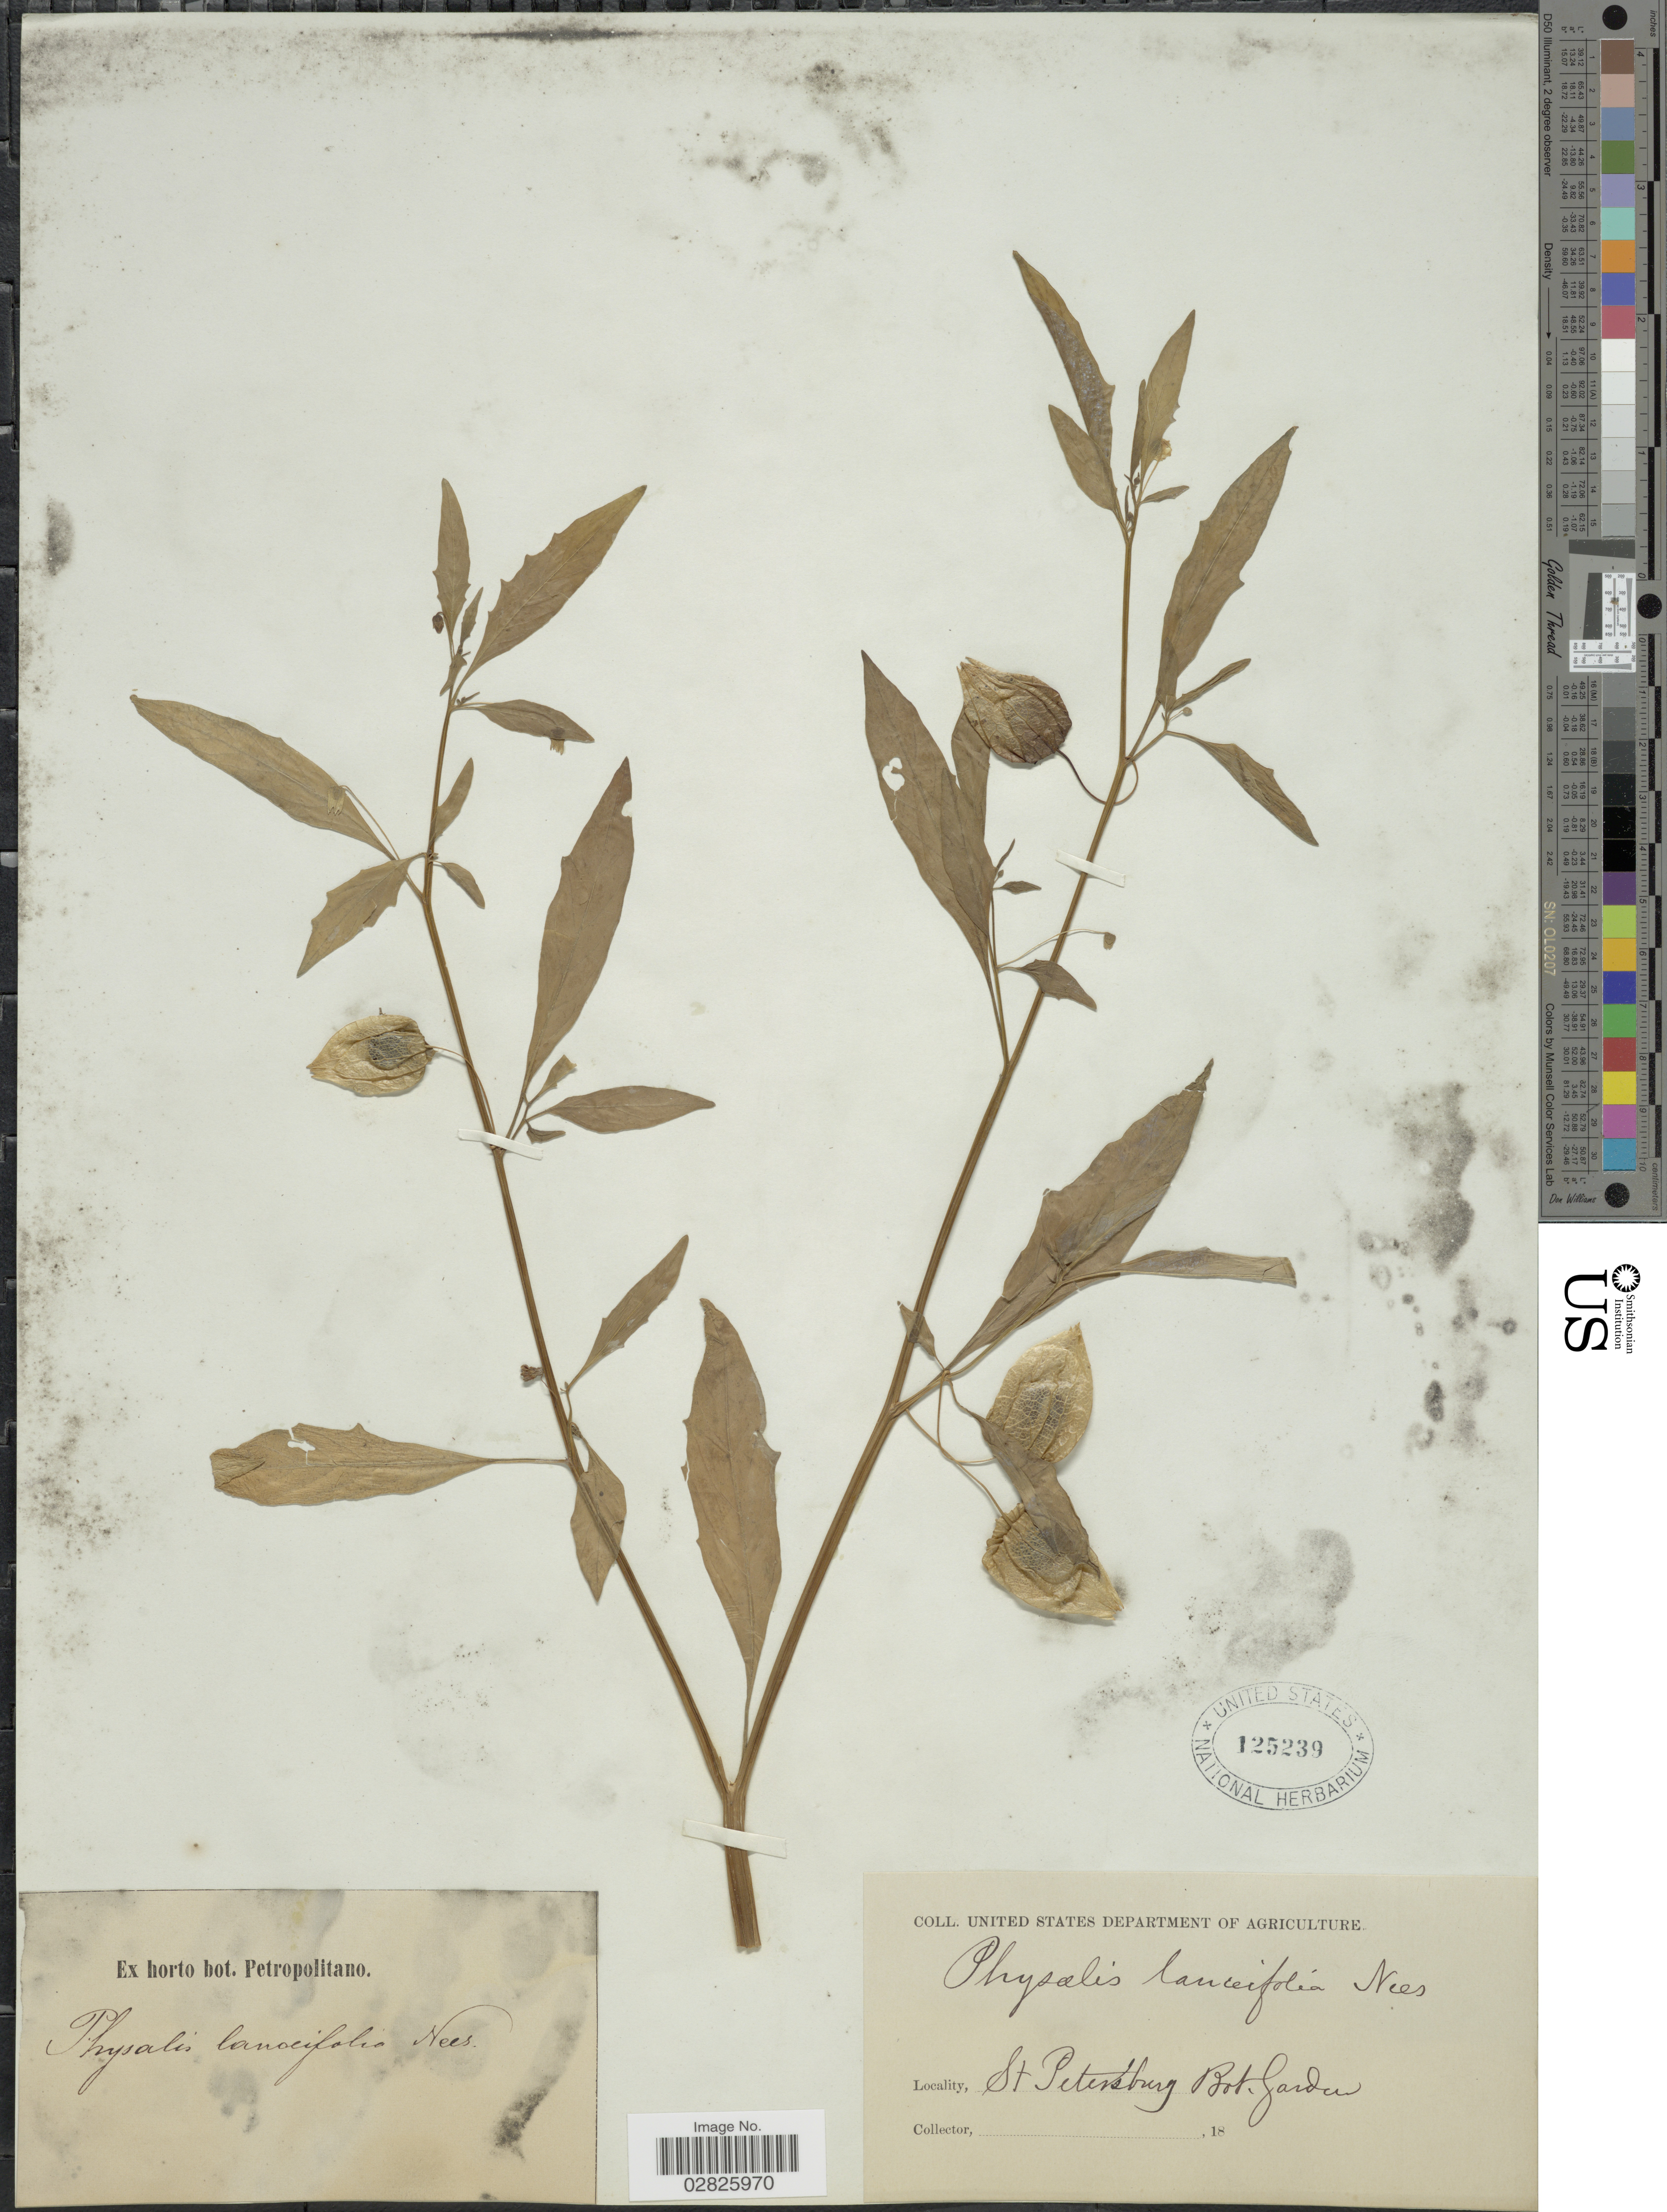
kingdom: Plantae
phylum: Tracheophyta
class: Magnoliopsida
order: Solanales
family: Solanaceae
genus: Physalis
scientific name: Physalis lanceifolia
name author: Nees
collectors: ex herb. U. S. Department of Agriculture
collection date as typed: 18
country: Russian Federation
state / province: St. Petersburg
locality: St. Petersburg Bot. Garden.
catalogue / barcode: US 125239